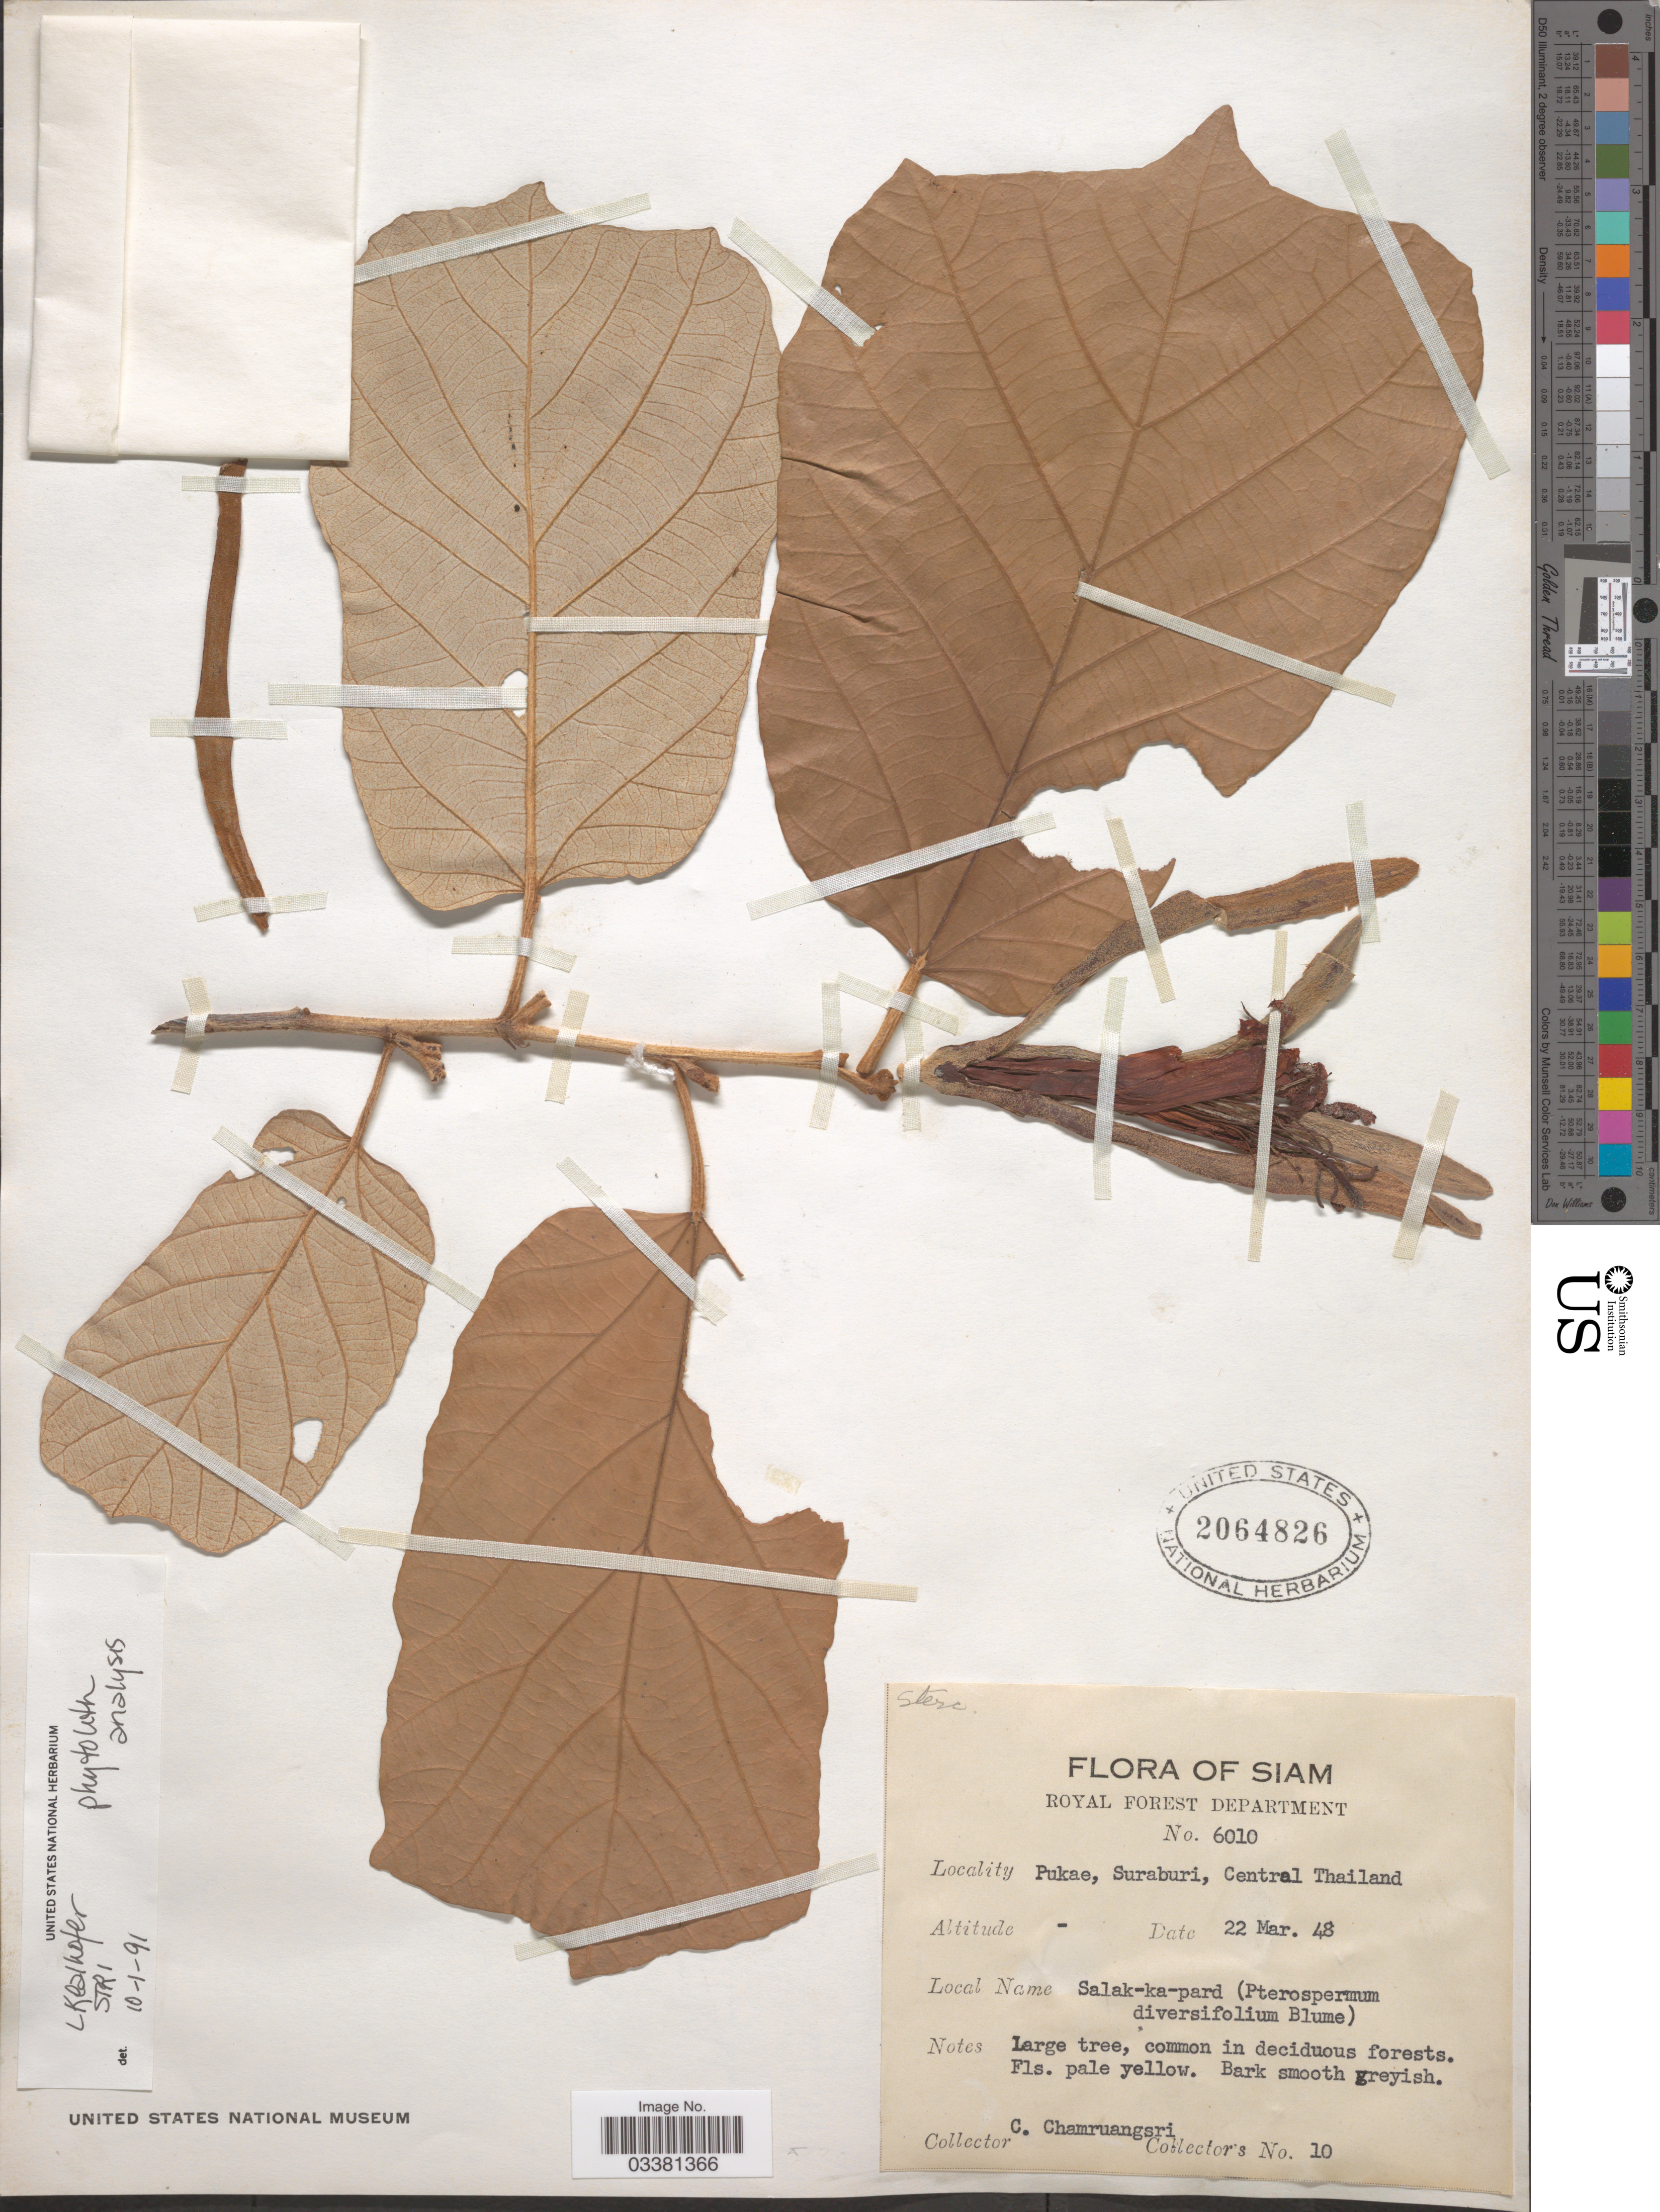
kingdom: Plantae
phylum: Tracheophyta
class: Magnoliopsida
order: Malvales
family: Malvaceae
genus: Pterospermum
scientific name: Pterospermum diversifolium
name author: Blume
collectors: C. Chamruangsri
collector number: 10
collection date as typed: Transcribed d/m/y: 22/3/48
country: Thailand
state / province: Saraburi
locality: Siam. Pukae, Suraburi, Central Thailand.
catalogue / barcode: US 2064826